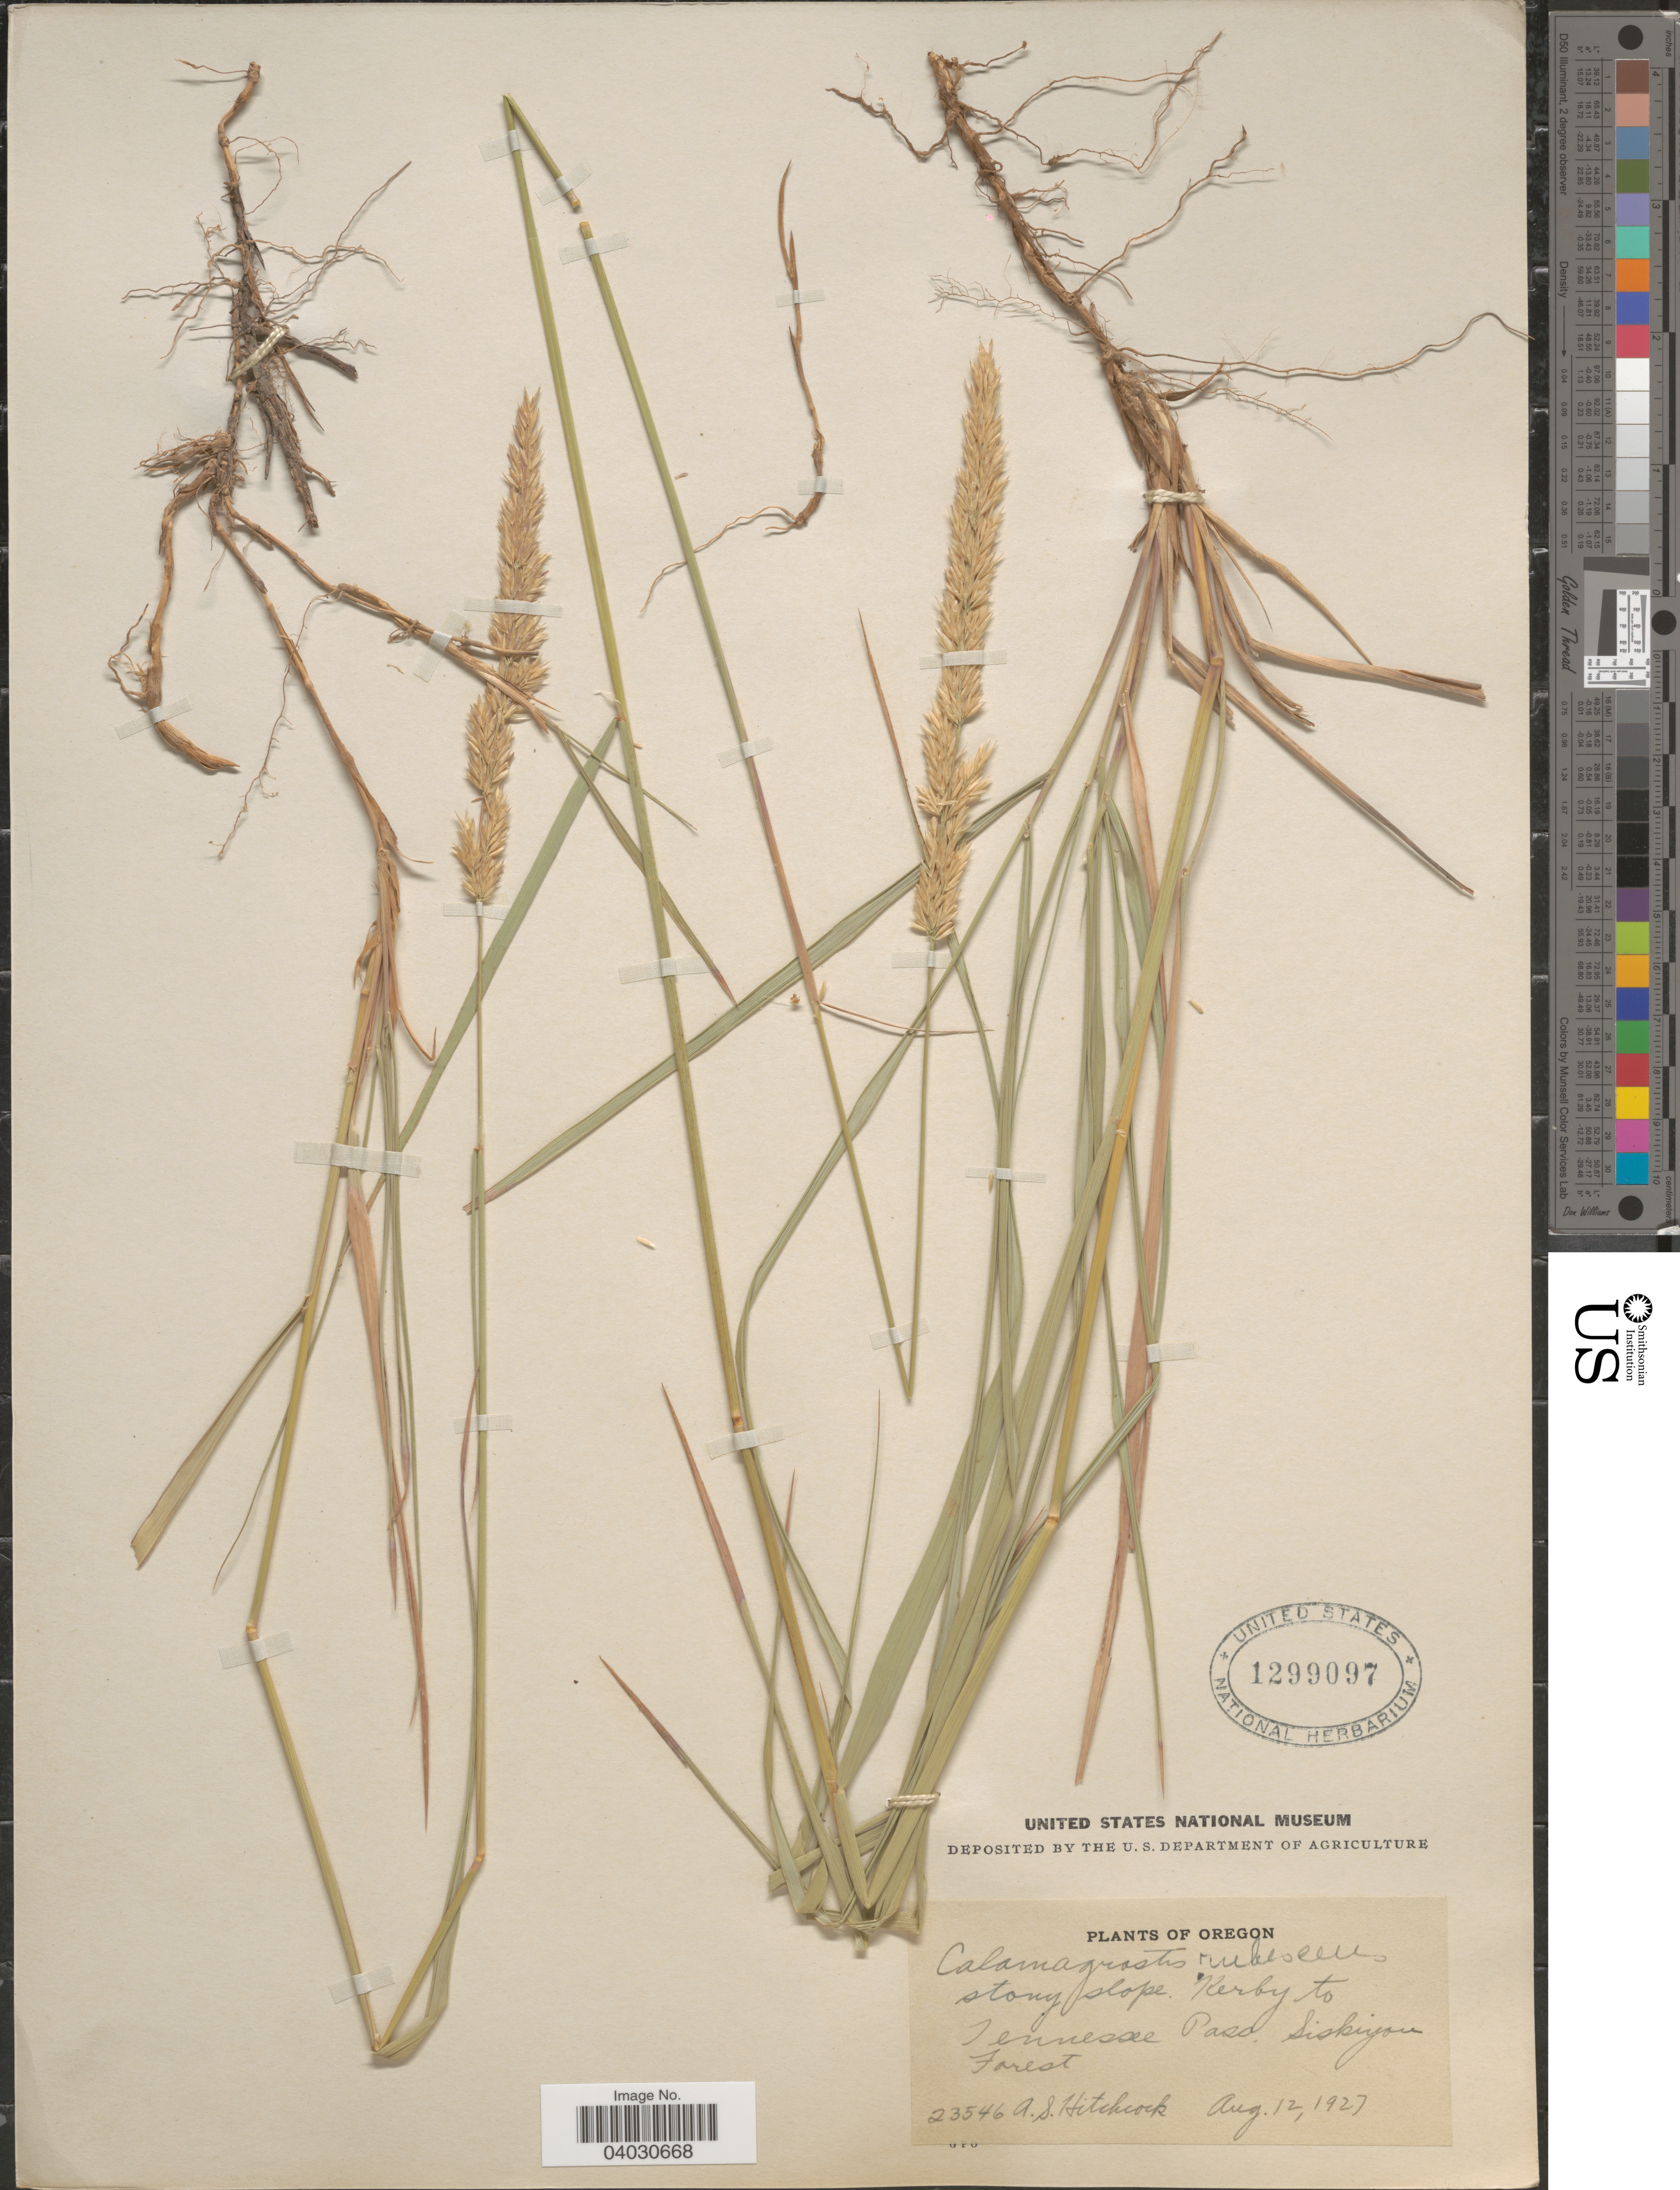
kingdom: Plantae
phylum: Tracheophyta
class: Liliopsida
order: Poales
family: Poaceae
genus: Calamagrostis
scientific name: Calamagrostis rubescens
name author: Buckley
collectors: A. S. Hitchcock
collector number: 23546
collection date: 1927-08-12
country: United States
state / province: Oregon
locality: Kerby to Tennessee Pass. Siskiyou Forest.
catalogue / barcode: US 1299097